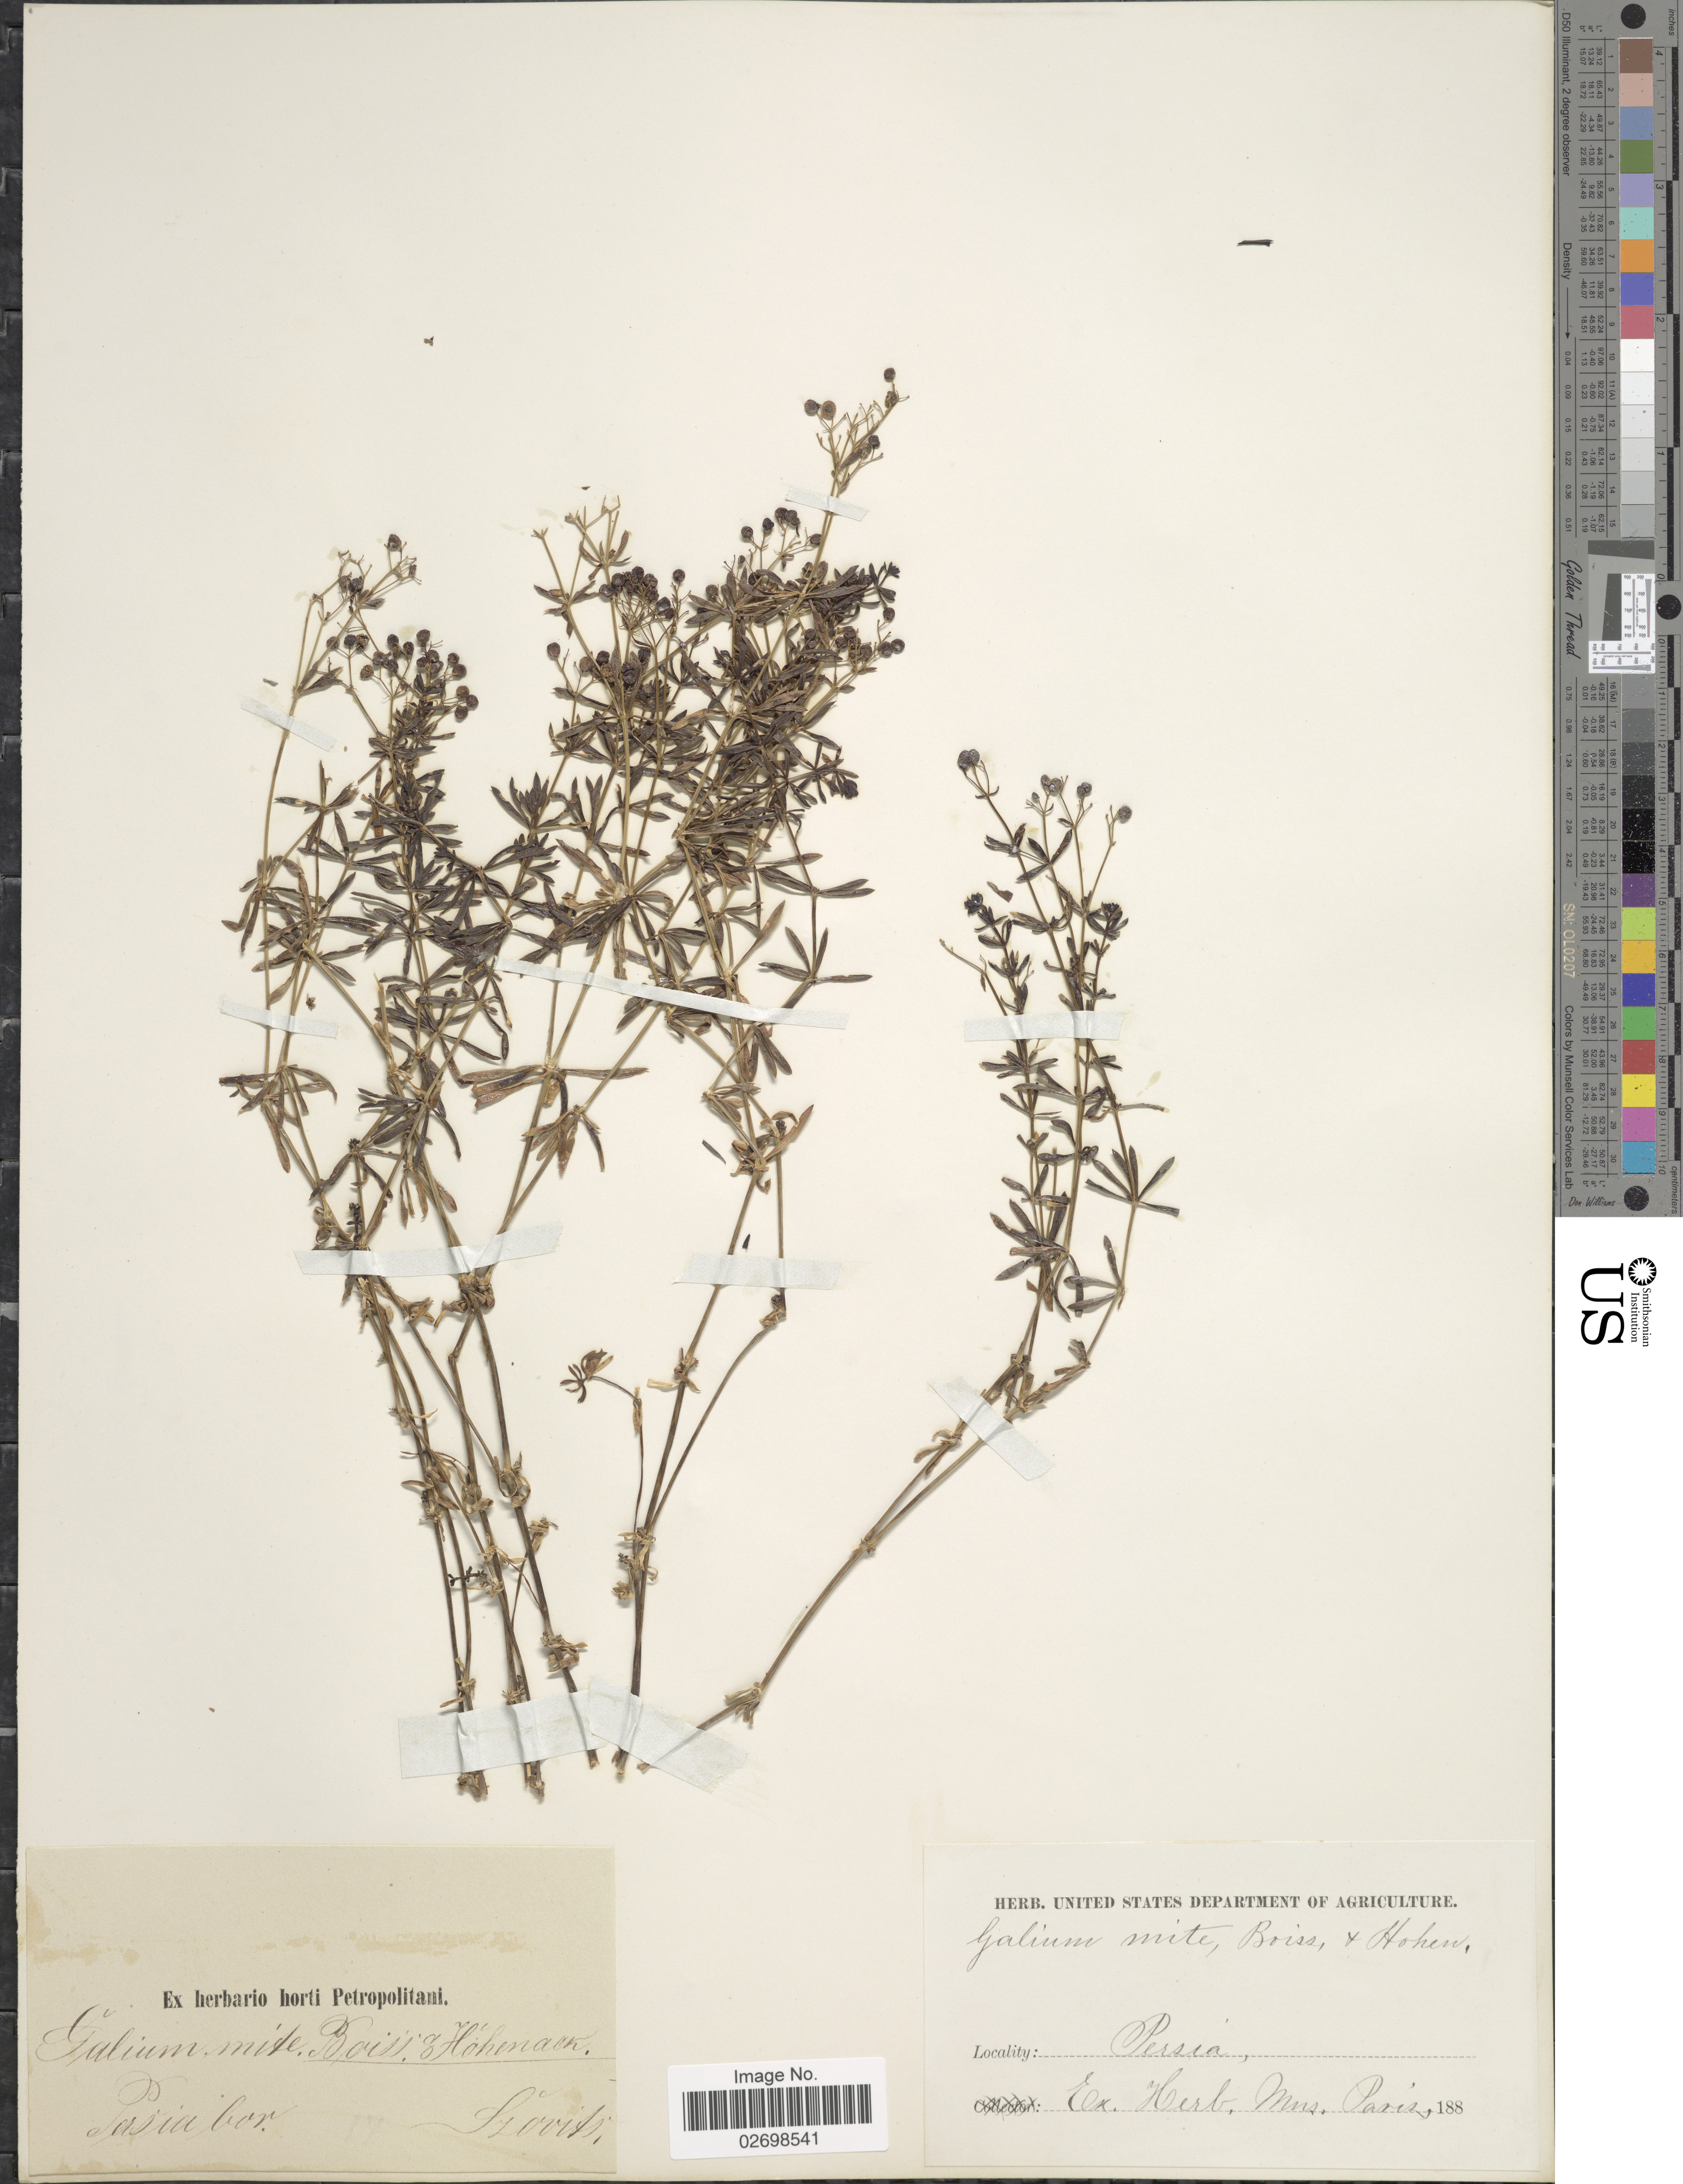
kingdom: Plantae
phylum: Tracheophyta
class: Magnoliopsida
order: Gentianales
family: Rubiaceae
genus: Galium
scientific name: Galium mite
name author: Boiss. & Hohen.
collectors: Szovits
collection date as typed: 188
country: Iran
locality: Persia bor.